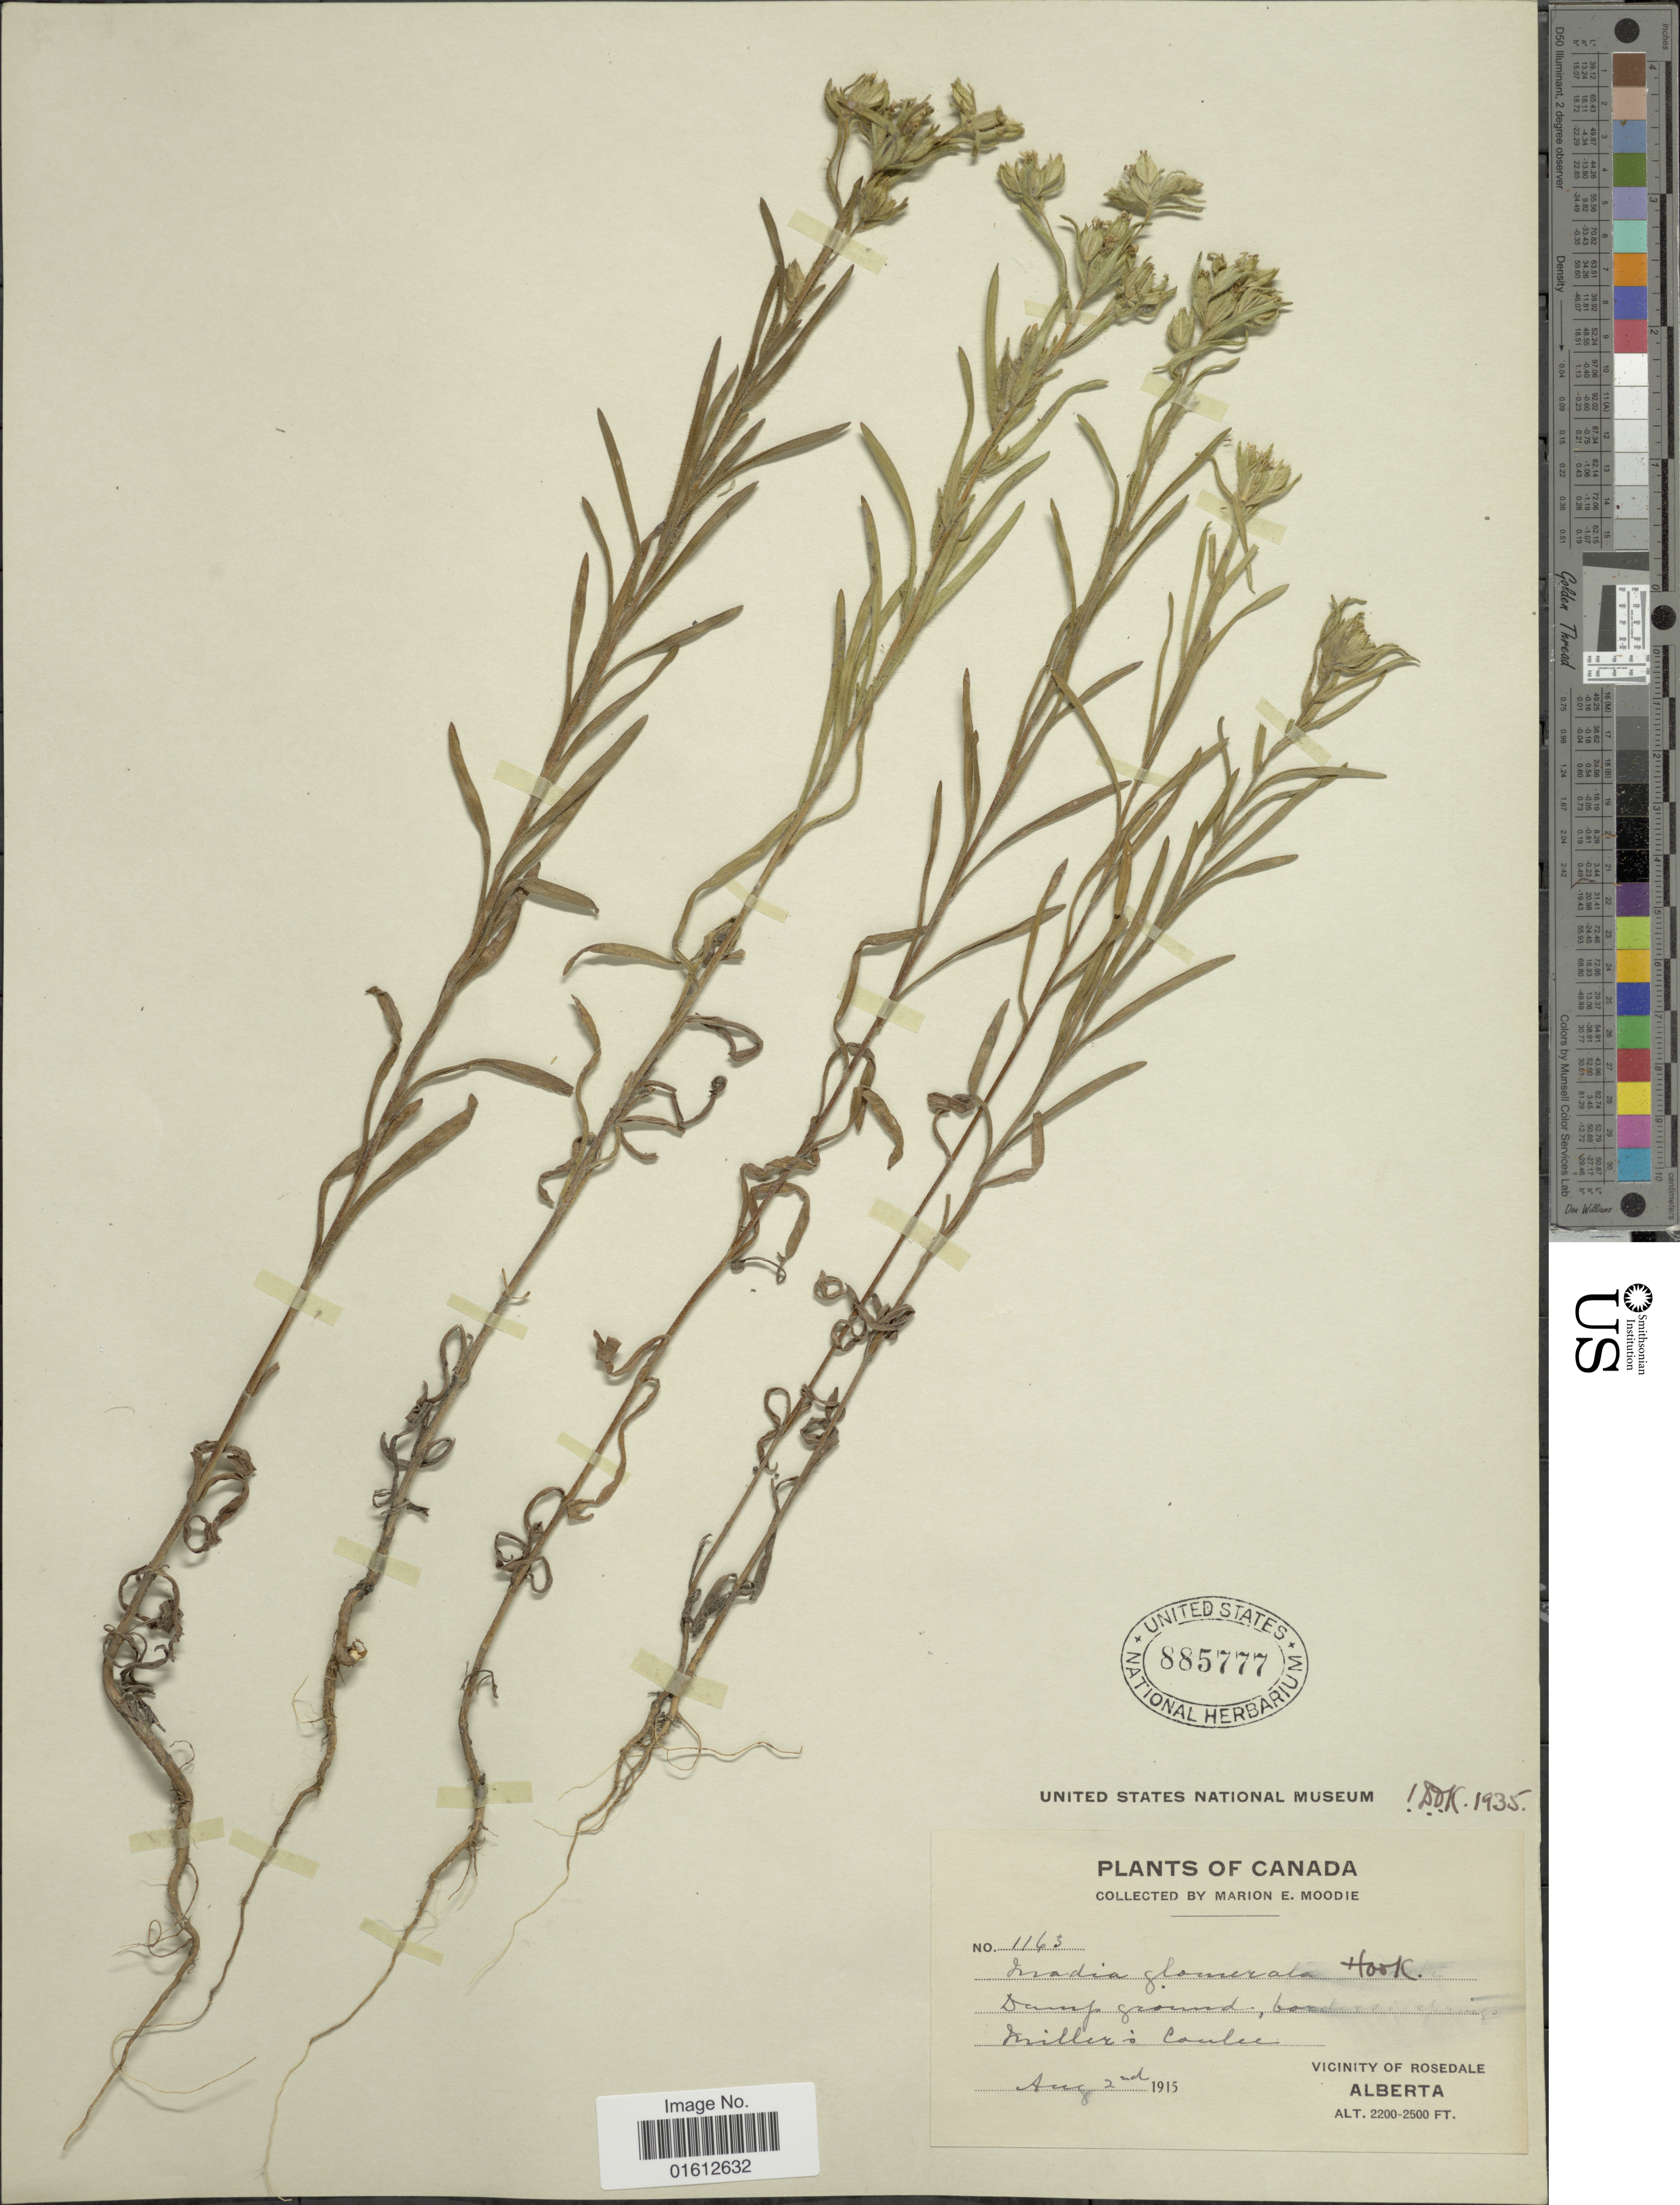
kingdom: Plantae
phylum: Tracheophyta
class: Magnoliopsida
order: Asterales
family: Asteraceae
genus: Madia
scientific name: Madia glomerata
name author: Hook.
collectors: M. E. Moodie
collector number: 1163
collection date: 1915-08-02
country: Canada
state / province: Alberta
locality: Miller's Canlee. Vicinity of Rosedale.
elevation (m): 671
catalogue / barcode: US 885777